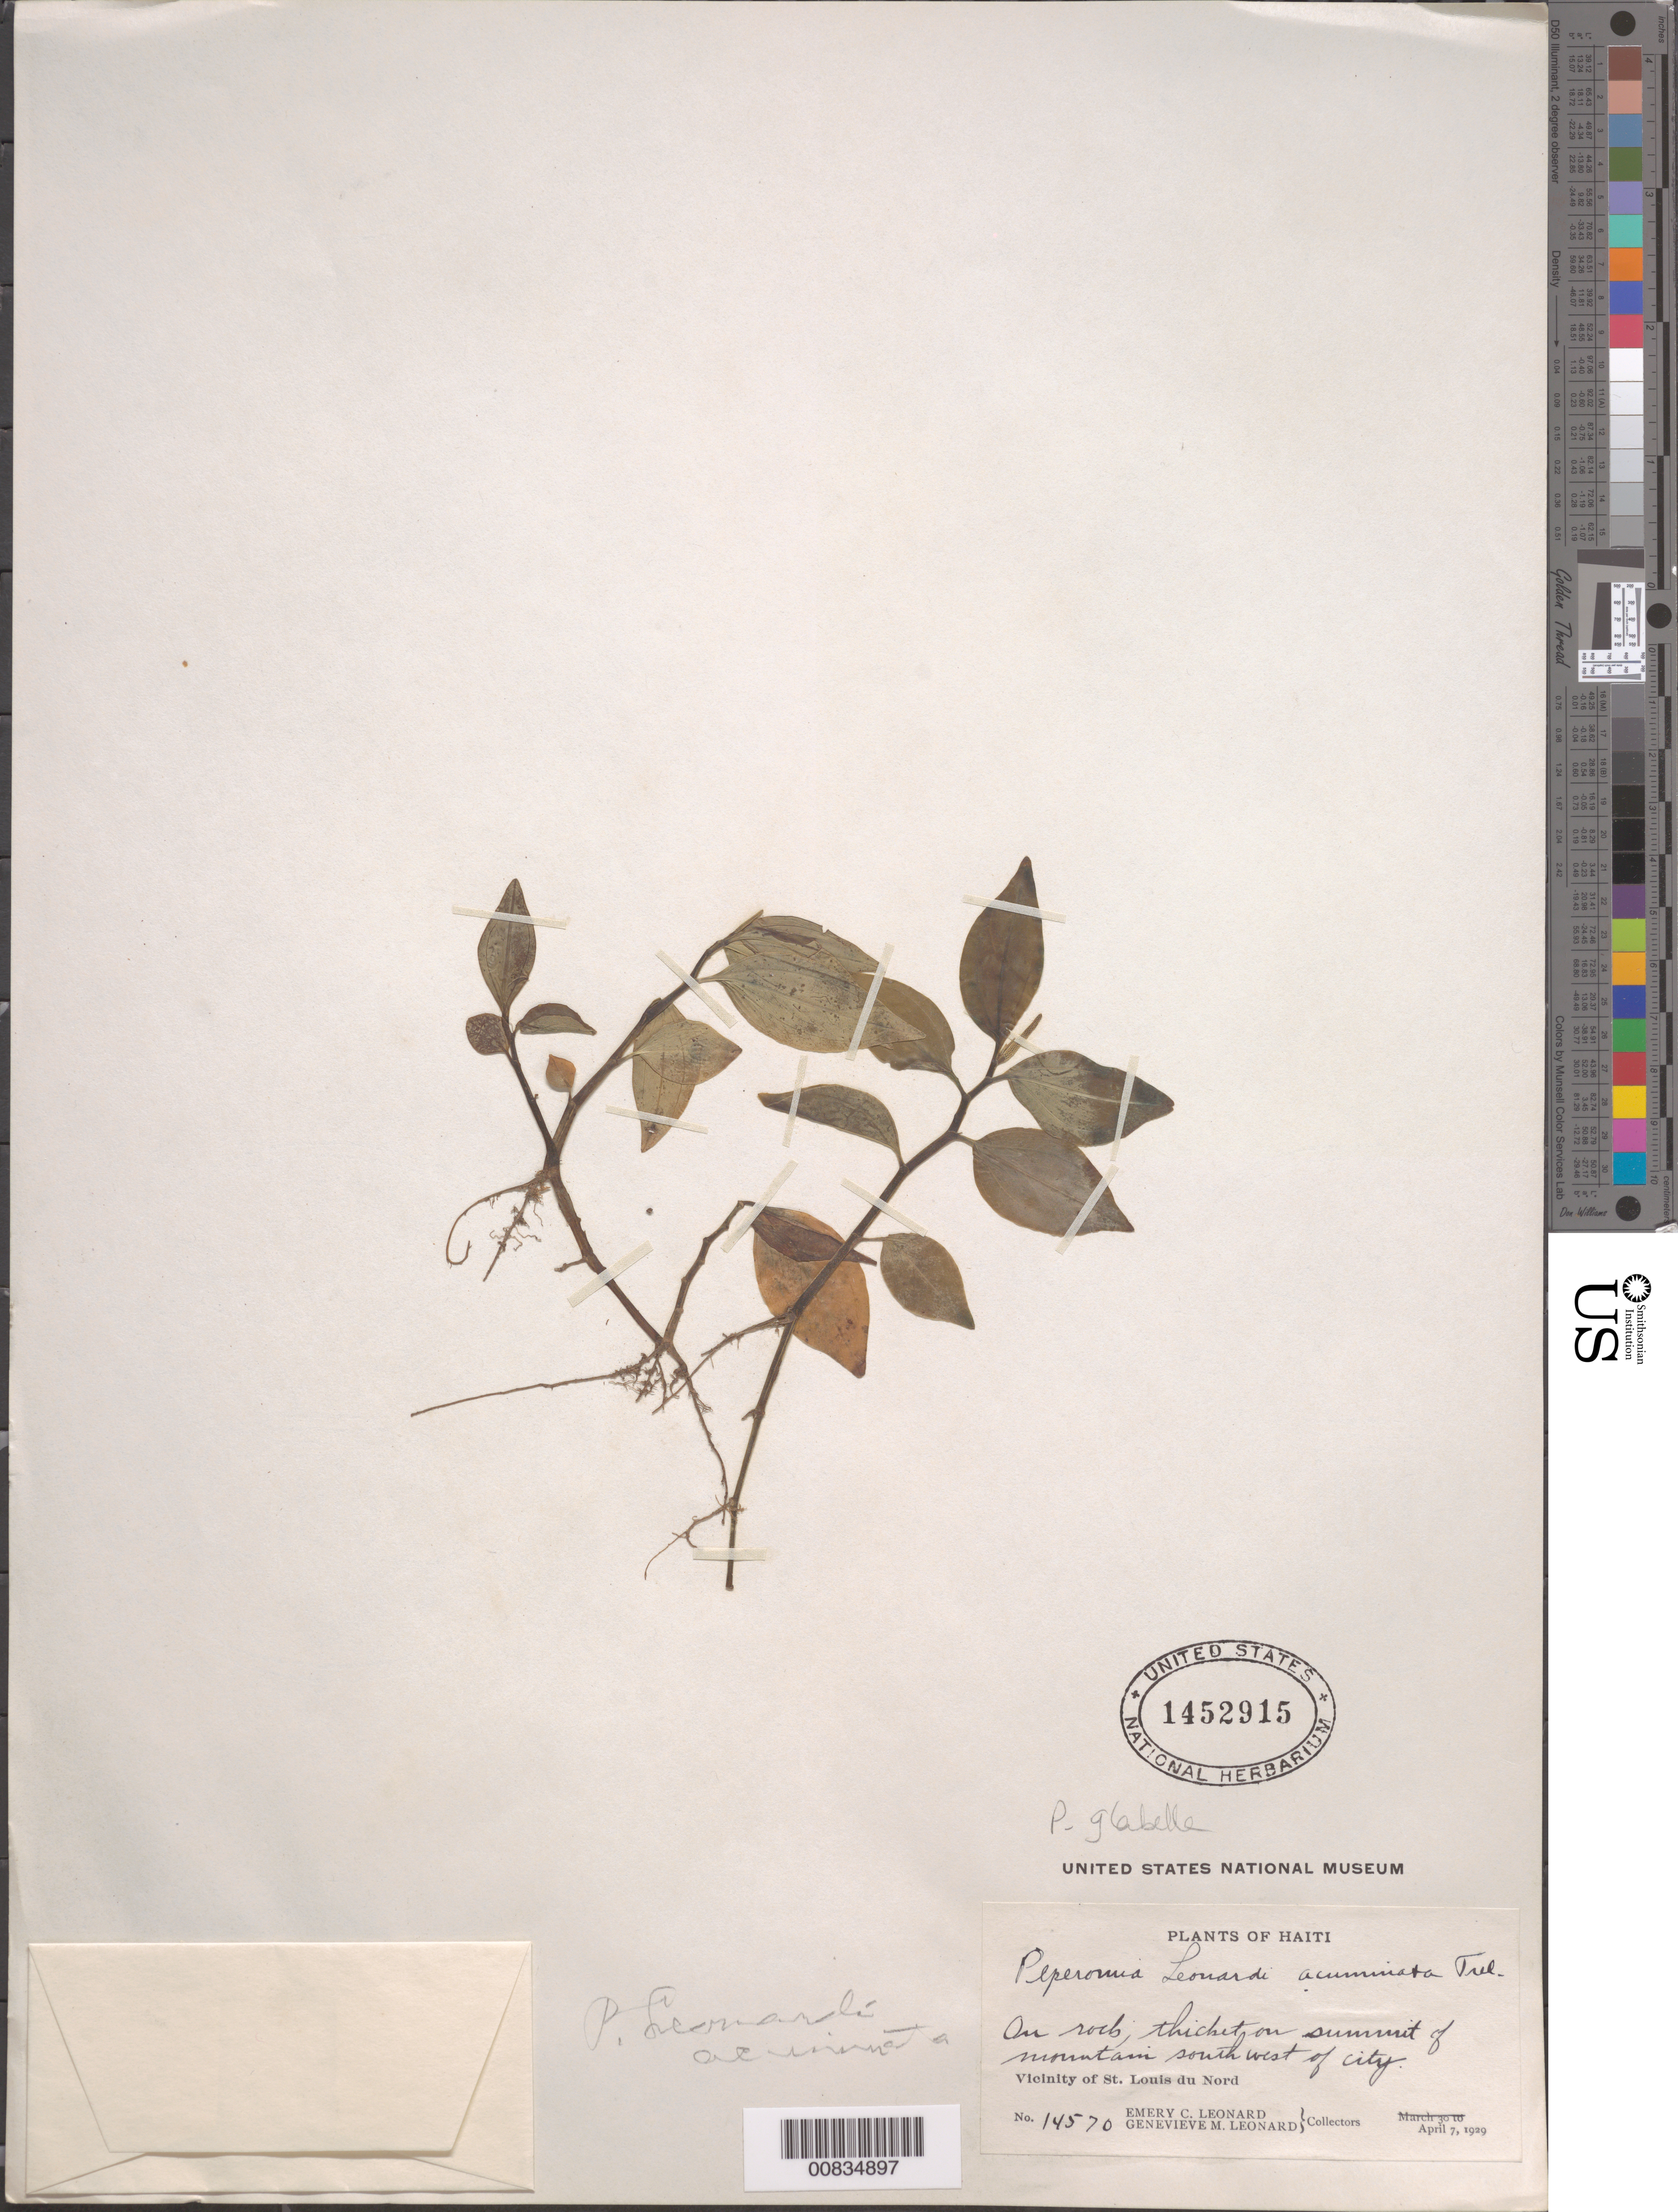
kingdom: Plantae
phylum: Tracheophyta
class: Magnoliopsida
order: Piperales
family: Piperaceae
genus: Peperomia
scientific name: Peperomia glabella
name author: (Sw.) A. Dietr.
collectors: E. C. Leonard & G. M. Leonard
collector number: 14570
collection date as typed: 07 Apr 1929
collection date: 1929-04-07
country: Haiti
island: Hispaniola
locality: Vicinity of St. Louis du Nord. Thicket on summit of mountain southwest of city.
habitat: On rocks in thicket.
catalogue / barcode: US 1452915